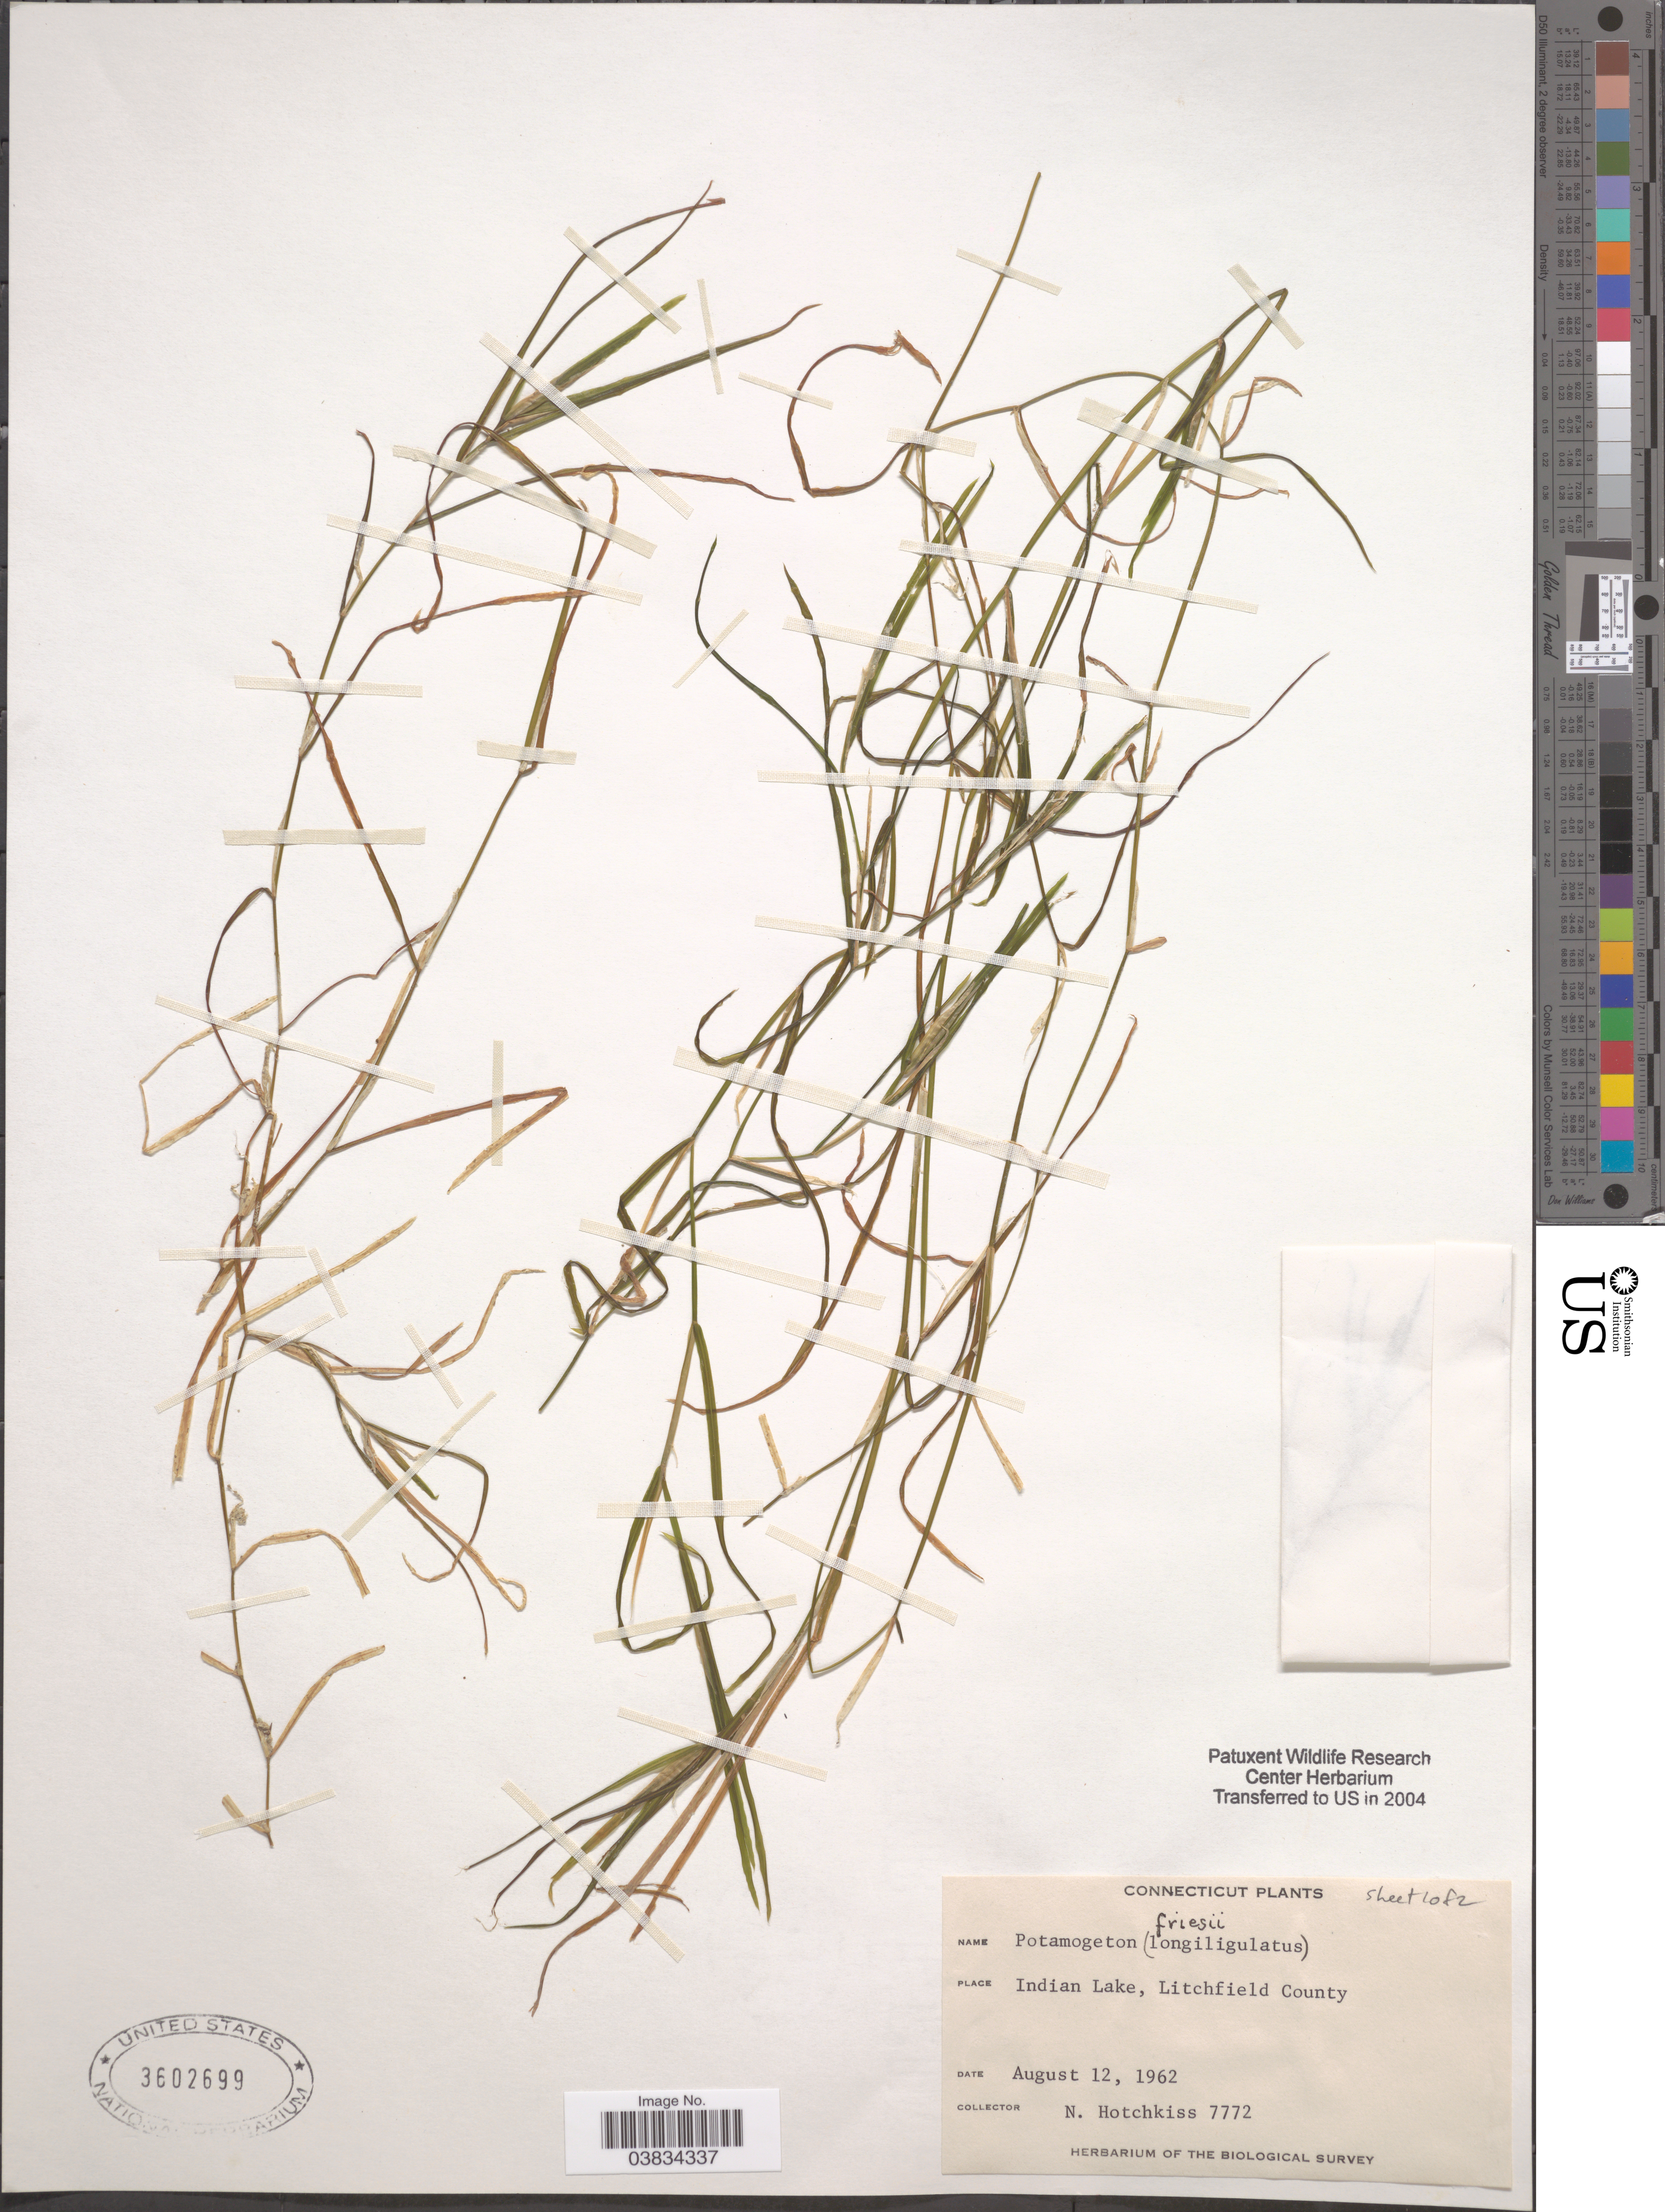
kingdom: Plantae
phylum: Tracheophyta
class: Liliopsida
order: Alismatales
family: Potamogetonaceae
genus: Potamogeton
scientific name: Potamogeton friesii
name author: Rupr.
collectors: N. Hotchkiss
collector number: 7772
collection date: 1962-08-12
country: United States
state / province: Connecticut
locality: Indian Lake, Litchfield County.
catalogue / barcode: US 3602699